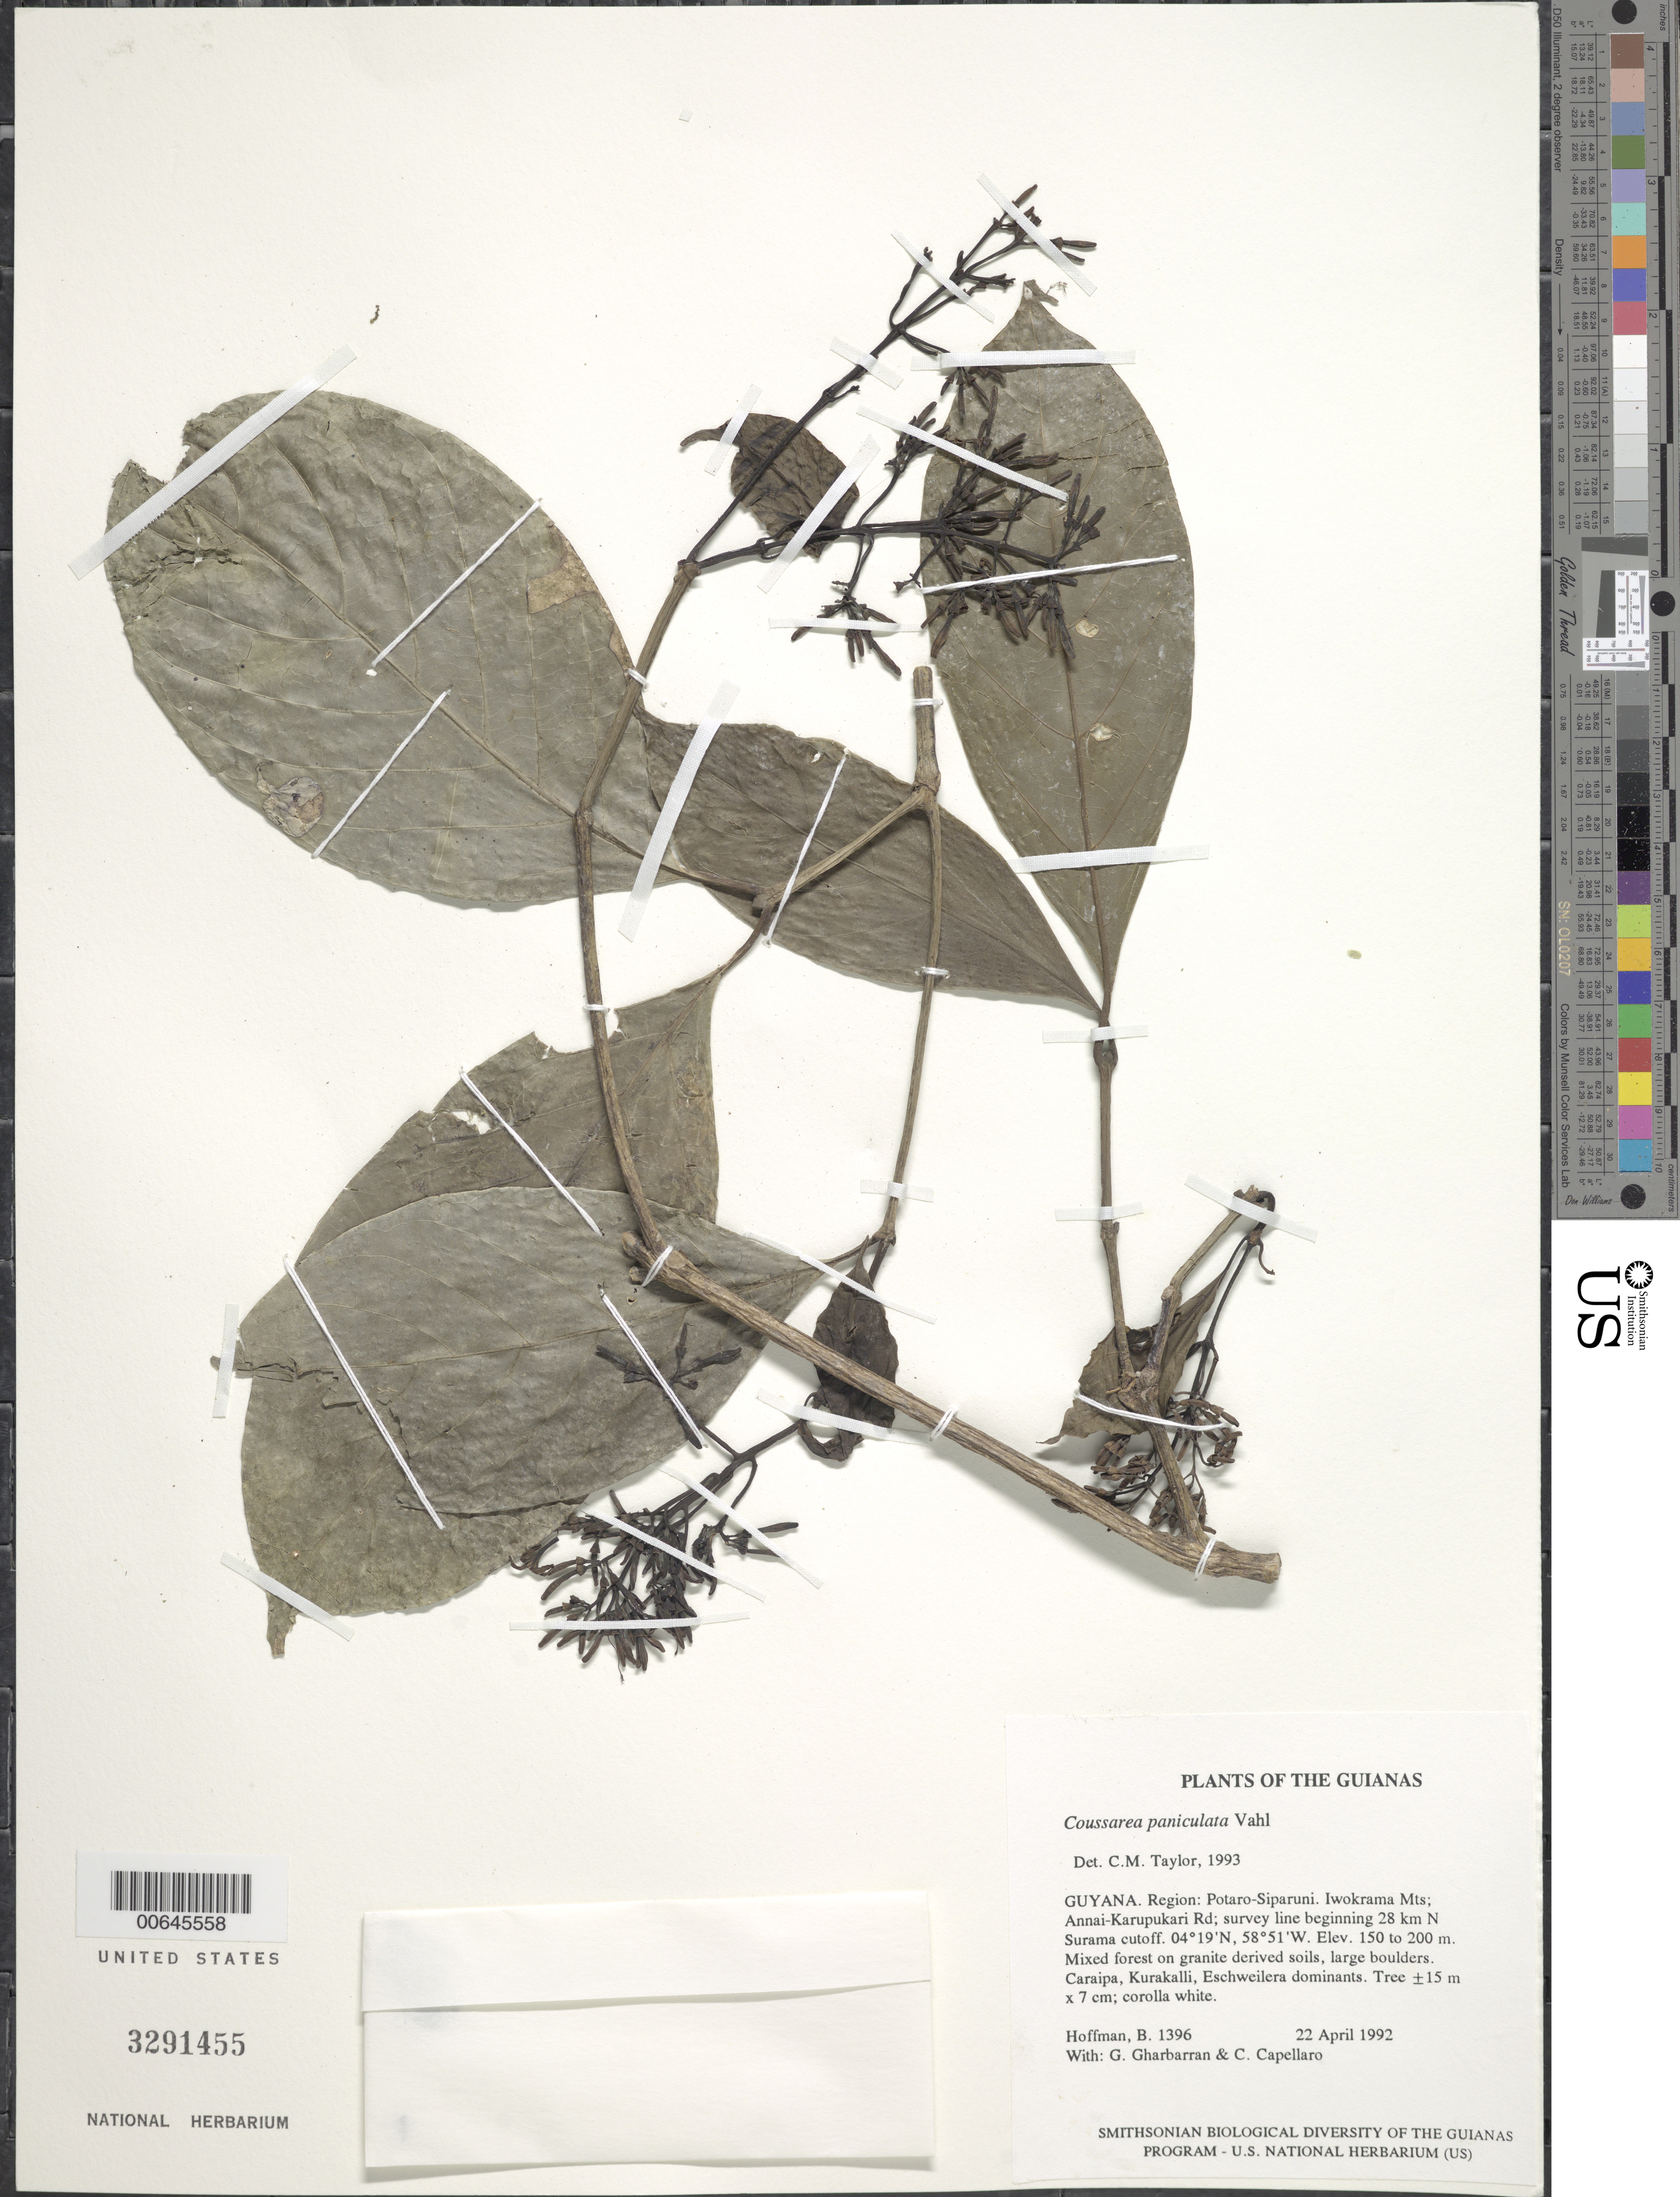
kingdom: Plantae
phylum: Tracheophyta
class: Magnoliopsida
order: Gentianales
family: Rubiaceae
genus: Coussarea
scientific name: Coussarea paniculata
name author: (Vahl) Standl.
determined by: Taylor, Charlotte M.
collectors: B. Hoffman, G. Gharbarran & C. Capellaro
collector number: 1396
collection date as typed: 22 April 1992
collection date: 1992-04-22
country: Guyana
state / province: Potaro-Siparuni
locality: Iwokrama Mts; Annai-Karupukari Road; survey line beginning 28 km N of Surama cutoff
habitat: Mixed forest on granite derived soils, large boulders. Caraipa, Kurakalli, Eschweilera dominants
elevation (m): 150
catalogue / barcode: US 3291455